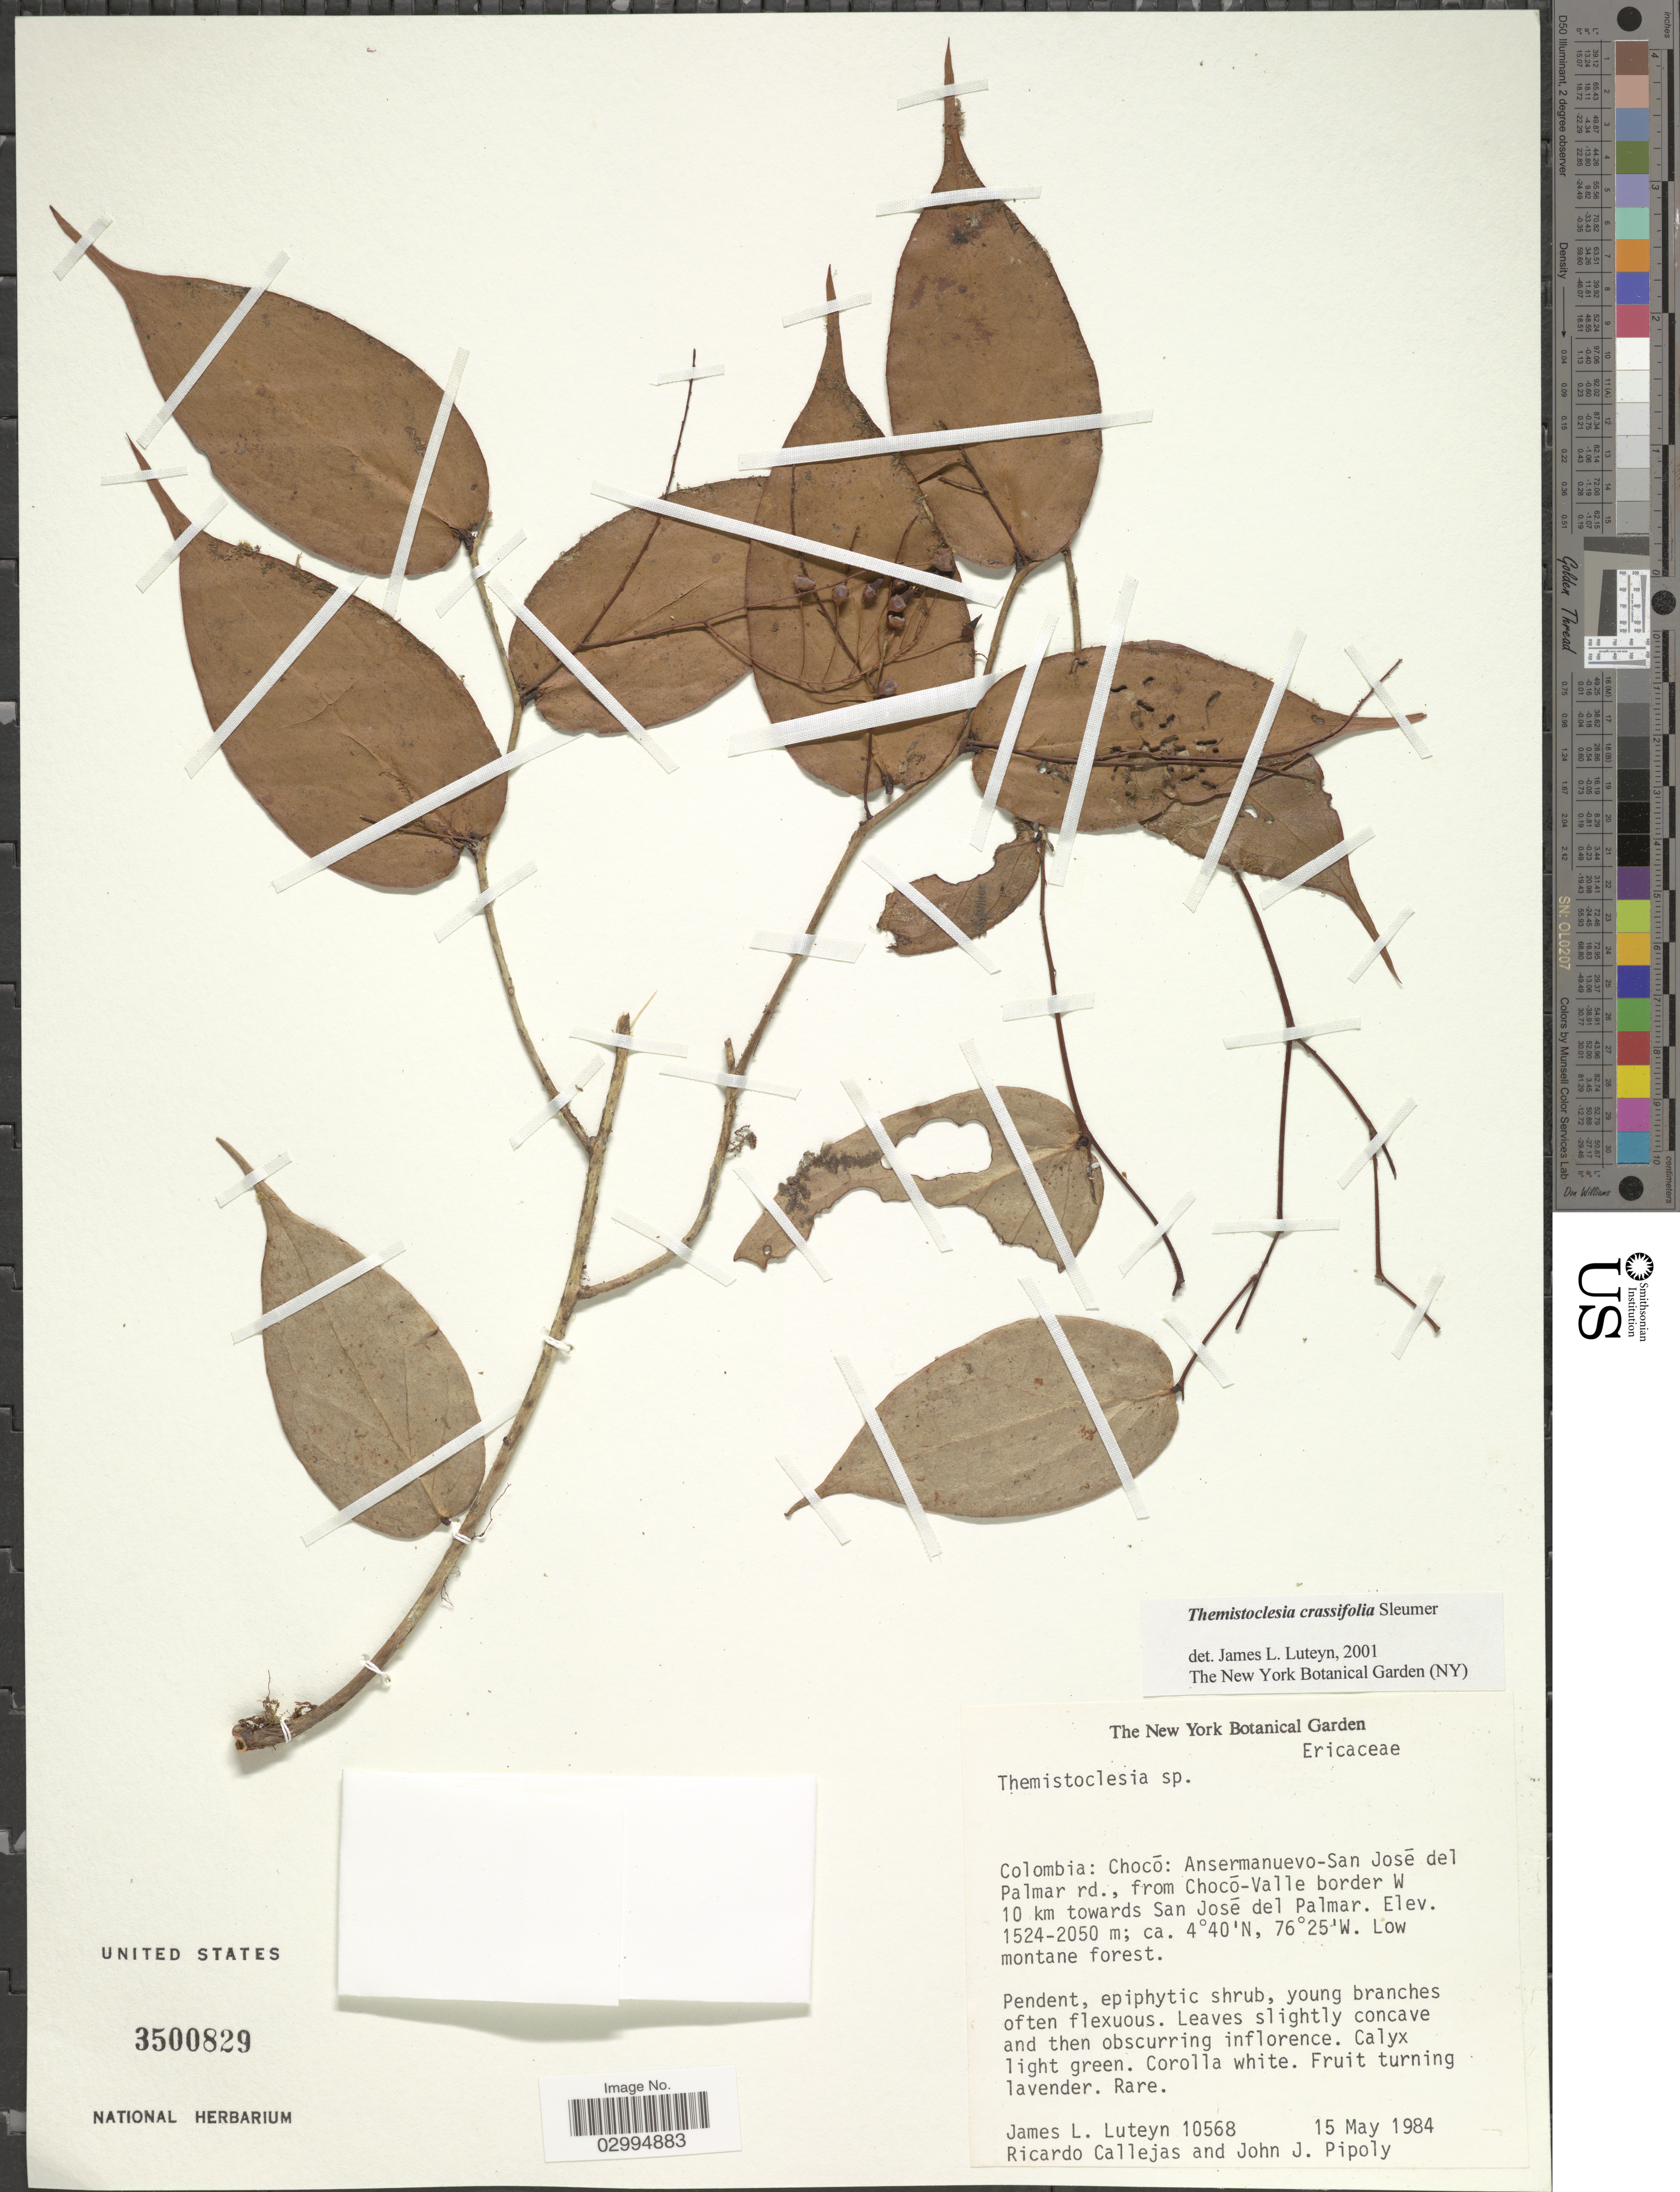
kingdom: Plantae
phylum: Tracheophyta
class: Magnoliopsida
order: Ericales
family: Ericaceae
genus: Themistoclesia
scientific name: Themistoclesia crassifolia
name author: Sleumer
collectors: J. Luteyn, R. Callejas & J. J. Pipoly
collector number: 10568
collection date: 1984-05-15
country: Colombia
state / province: Chocó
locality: Ansermanuevo-San José del Palmar rd., from Chocó-Valle border W 10 km towards San José del Palmar.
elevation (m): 1524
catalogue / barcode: US 3500829